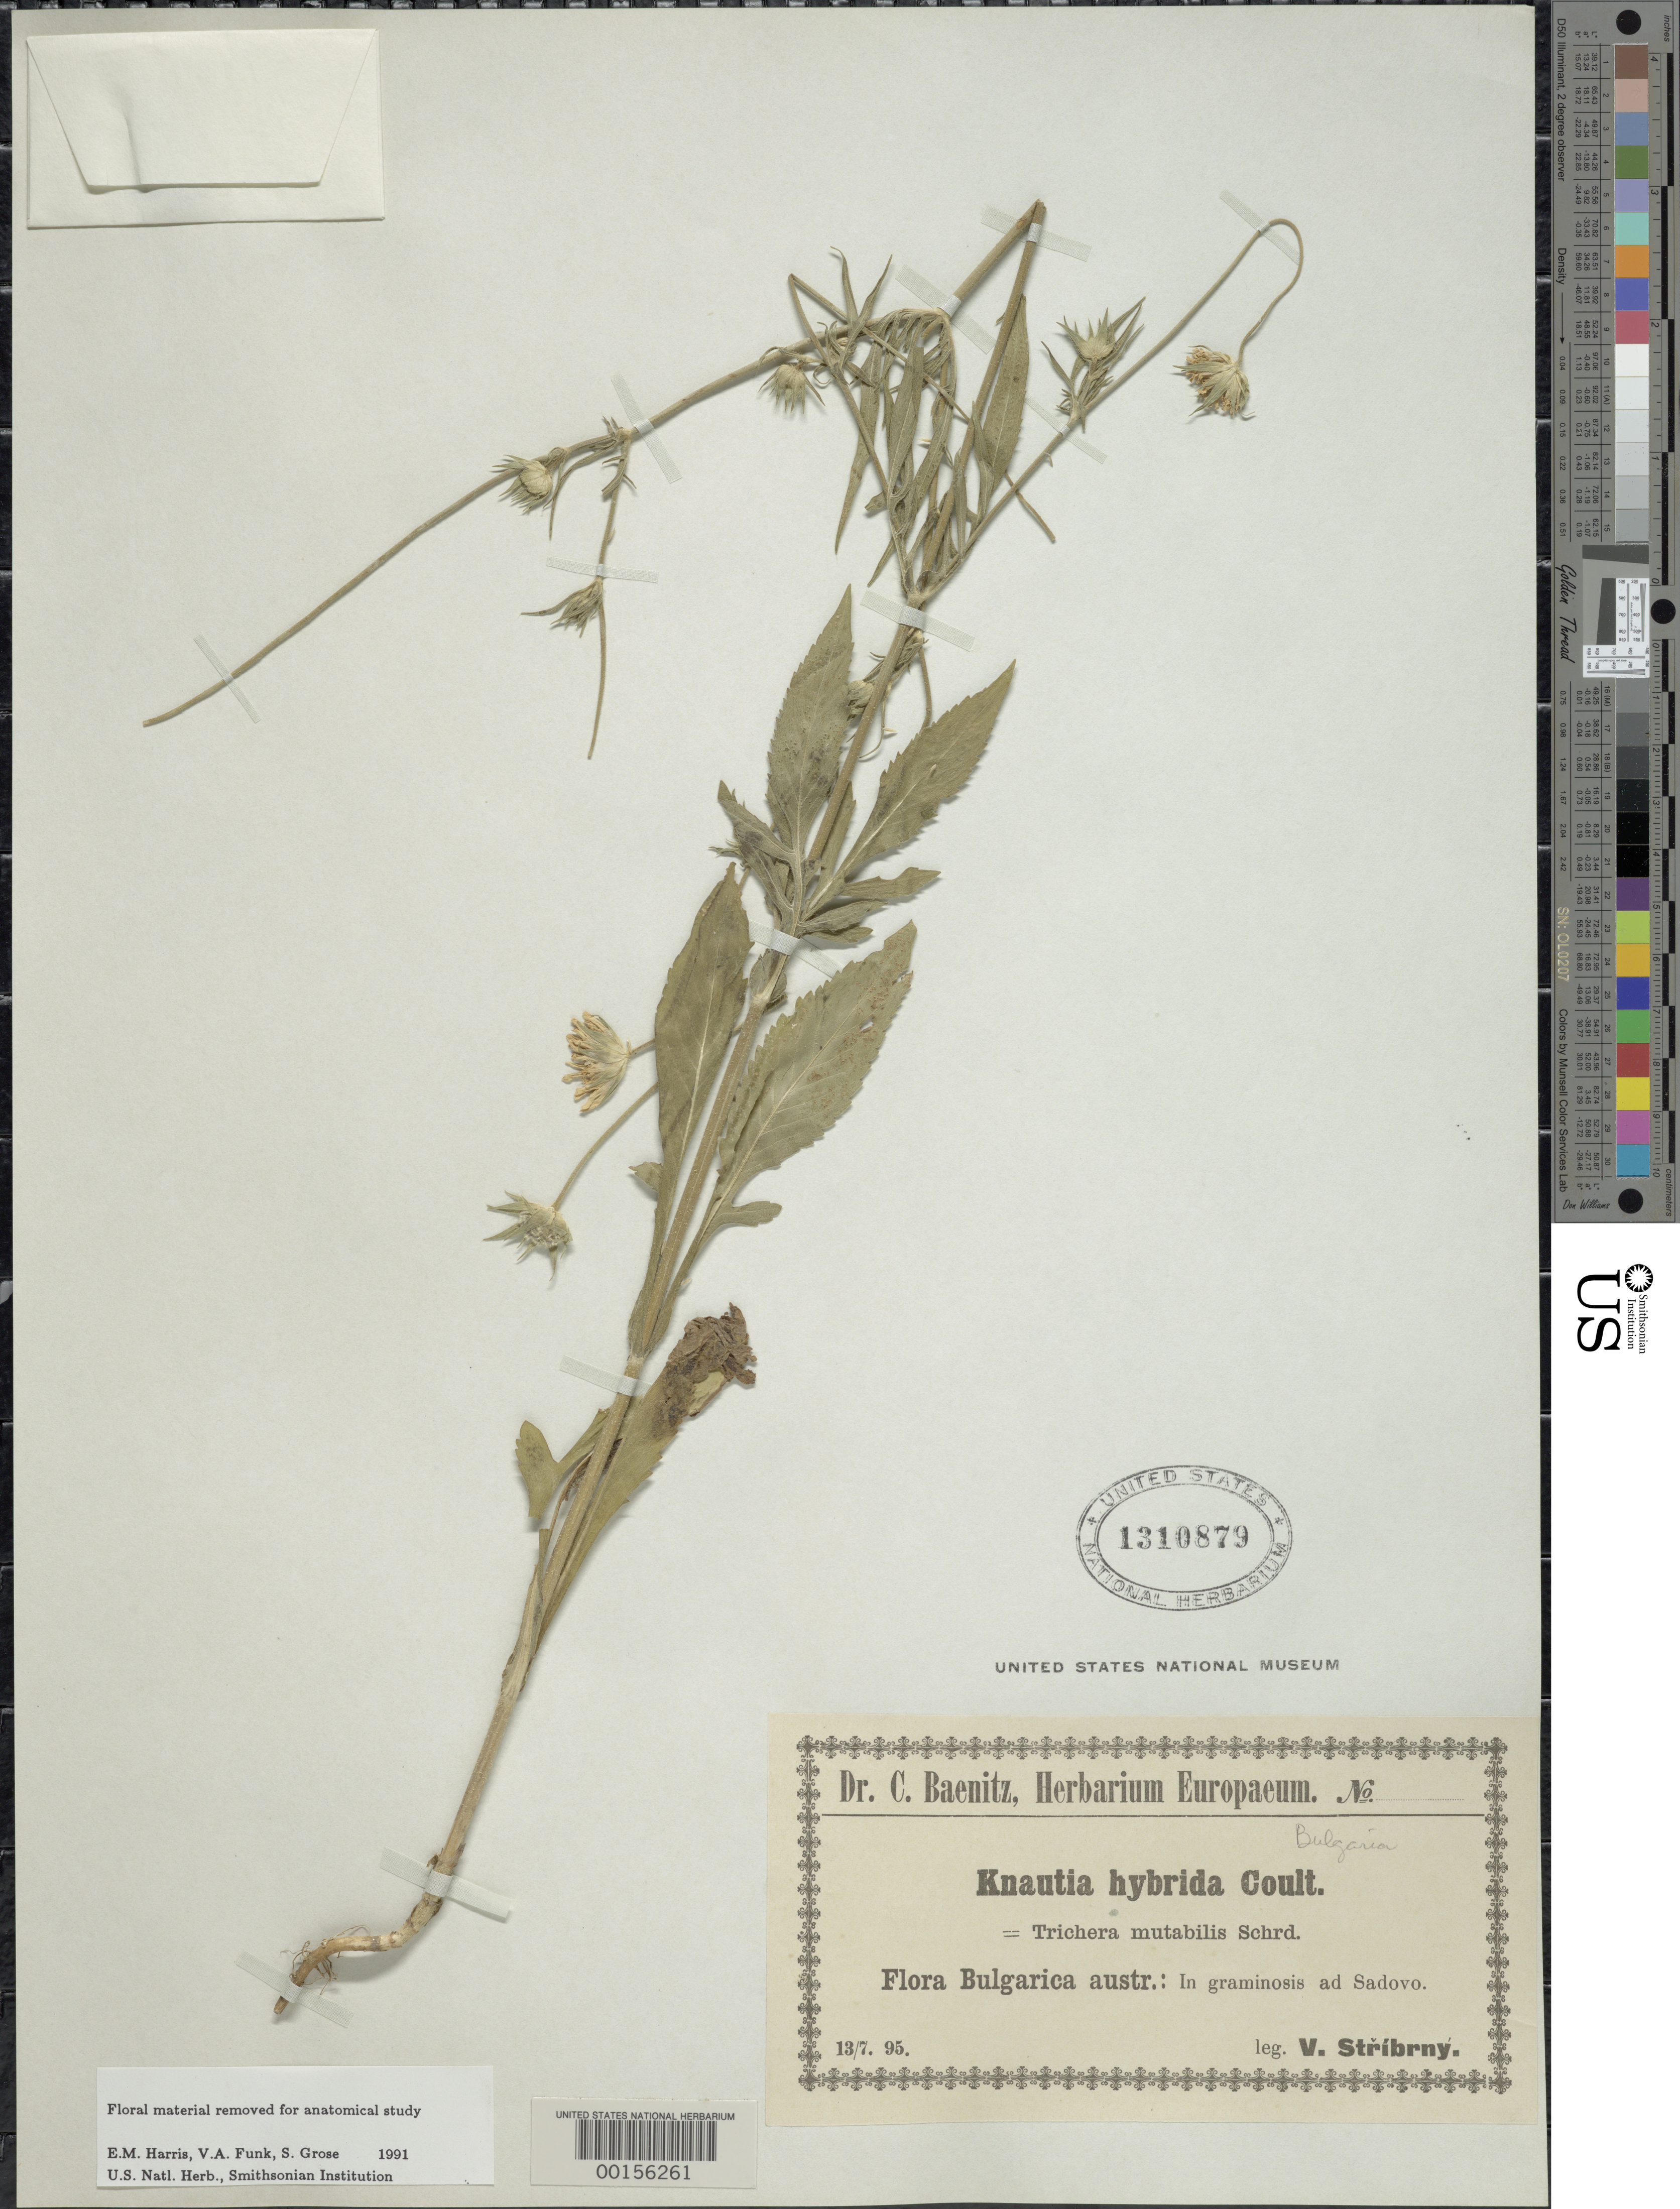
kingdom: Plantae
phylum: Tracheophyta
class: Magnoliopsida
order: Dipsacales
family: Caprifoliaceae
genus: Knautia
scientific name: Knautia hybrida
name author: Coult.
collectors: V. Stribrny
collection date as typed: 13 Jul 1895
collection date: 1895-07-13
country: Bulgaria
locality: Sadovo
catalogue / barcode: US 1310879